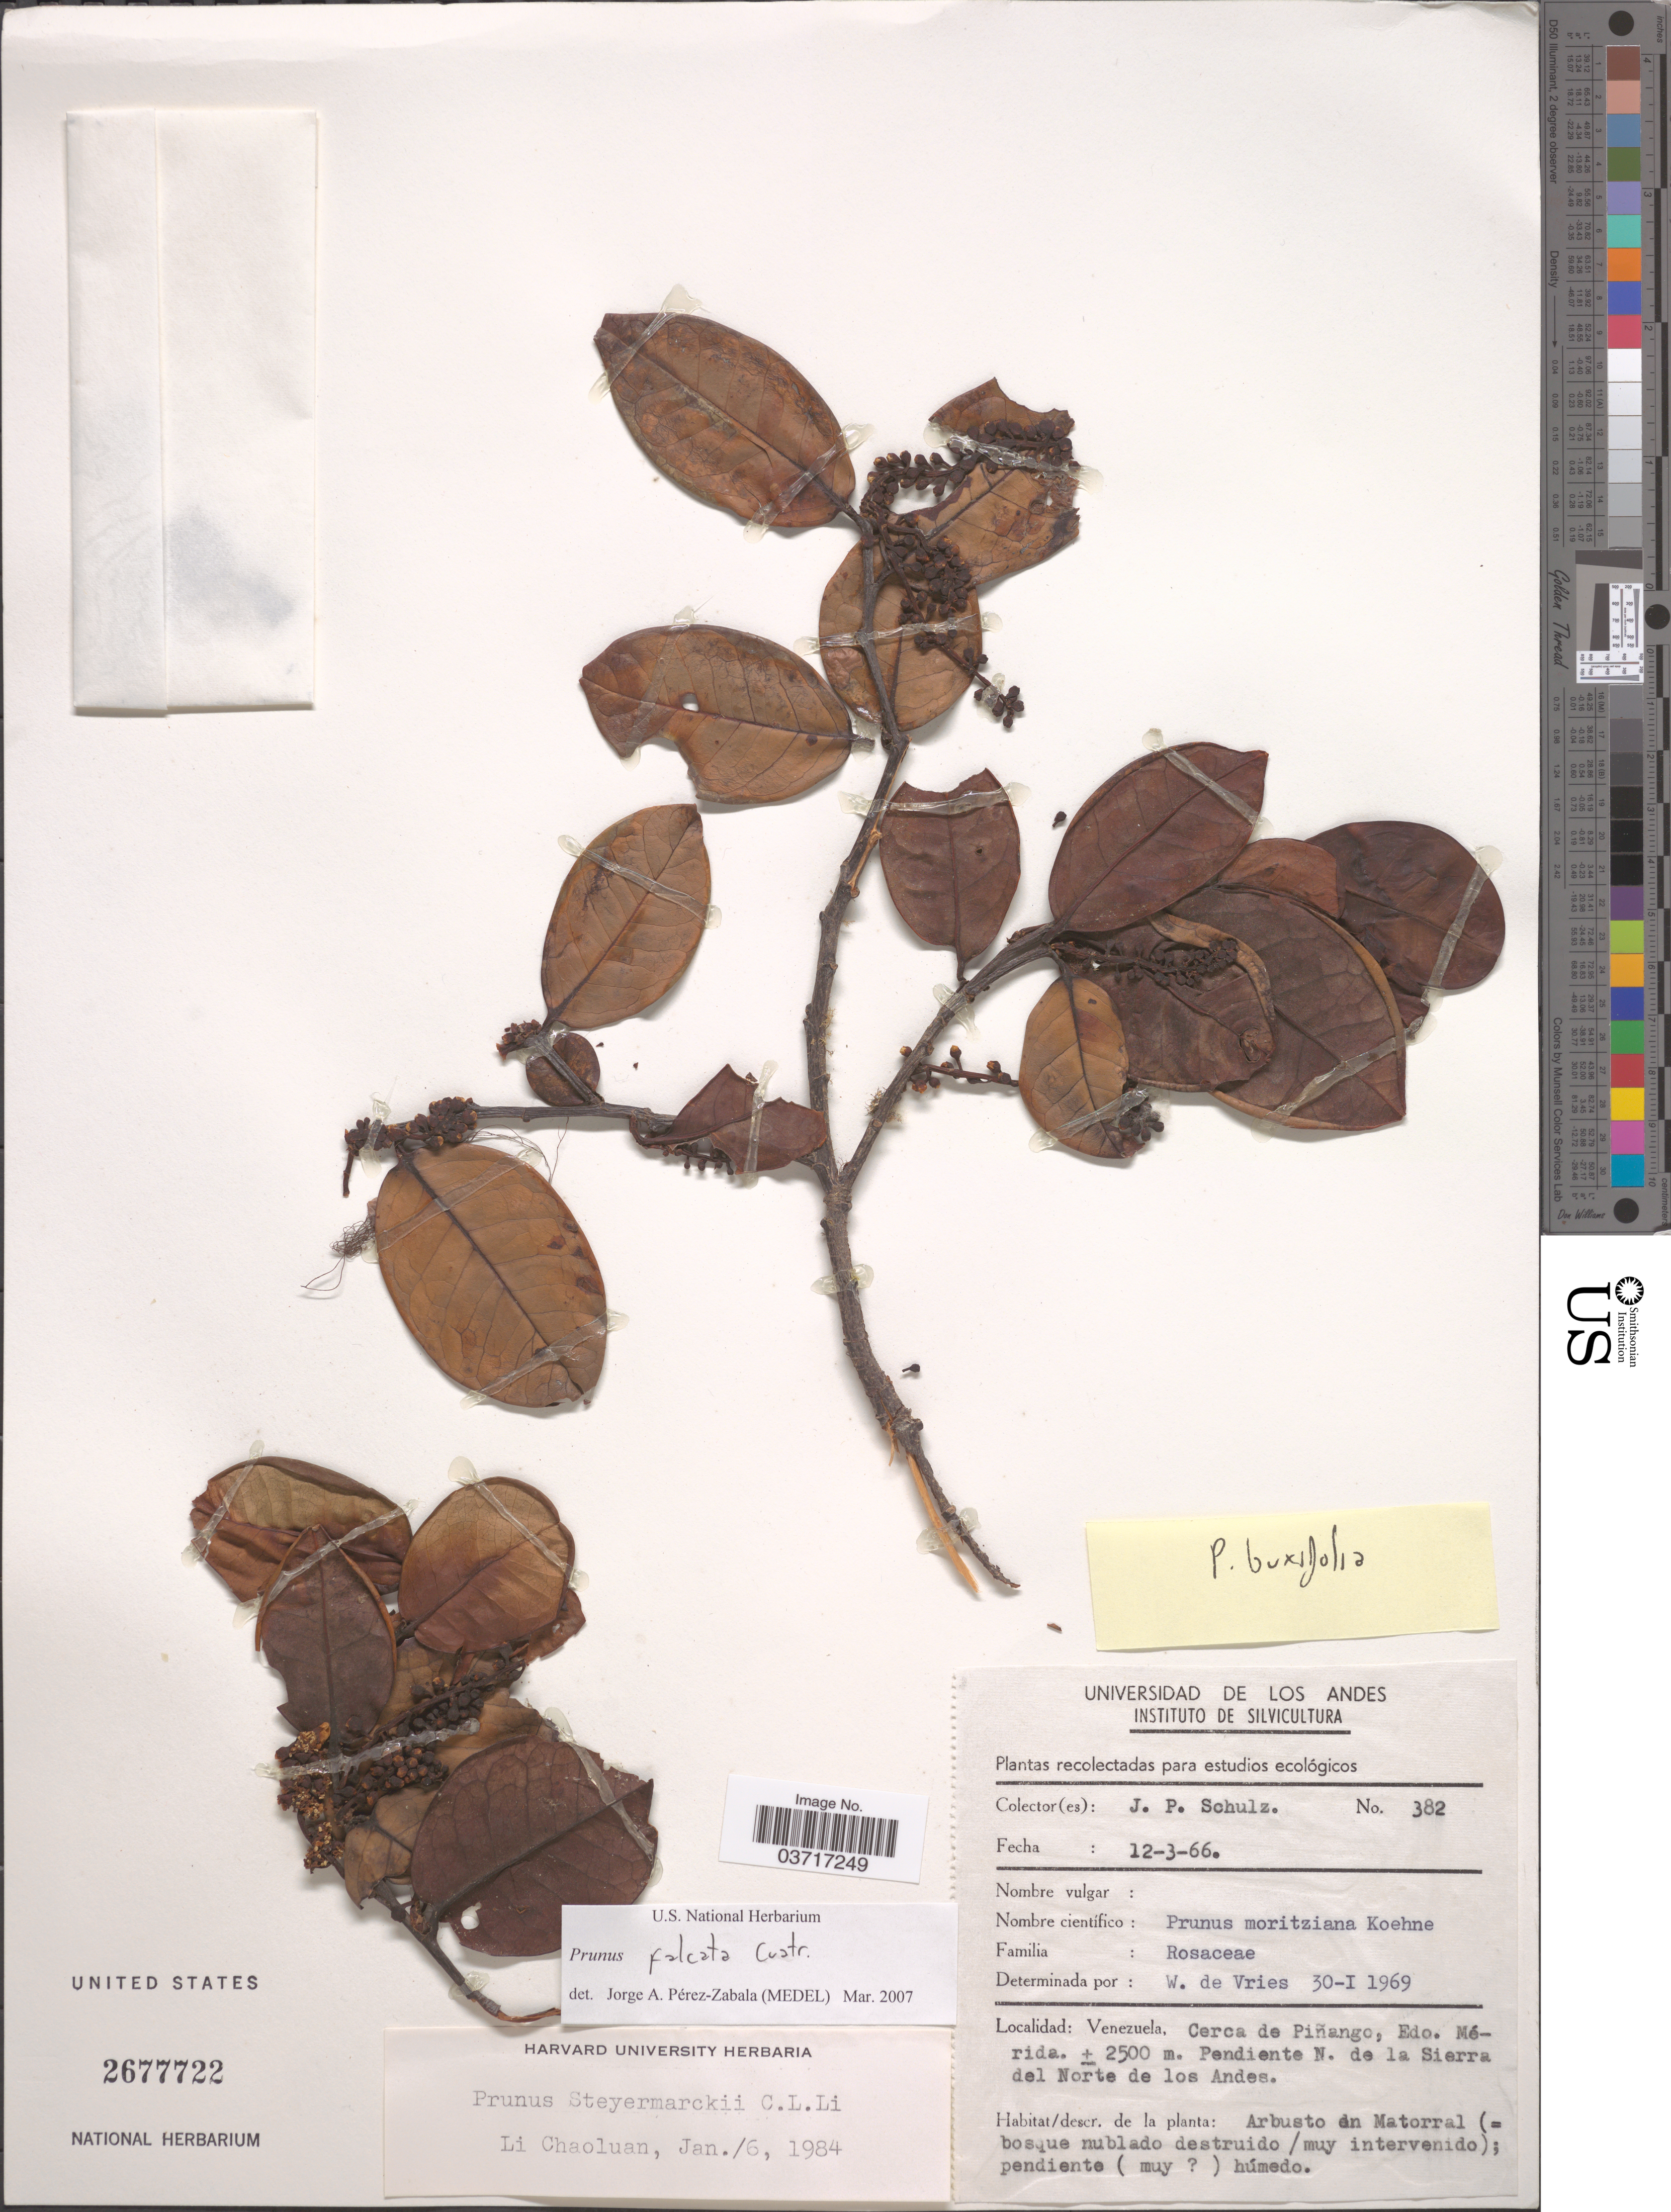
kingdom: Plantae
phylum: Tracheophyta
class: Magnoliopsida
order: Rosales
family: Rosaceae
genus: Prunus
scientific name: Prunus sp.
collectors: J. P. Schulz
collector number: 382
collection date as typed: Transcribed d/m/y: 12/3/66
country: Venezuela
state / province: Merida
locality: Cerca de Piñango, Pendiente N. de la Sierra del Norte de los Andes.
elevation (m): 2500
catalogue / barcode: US 2677722